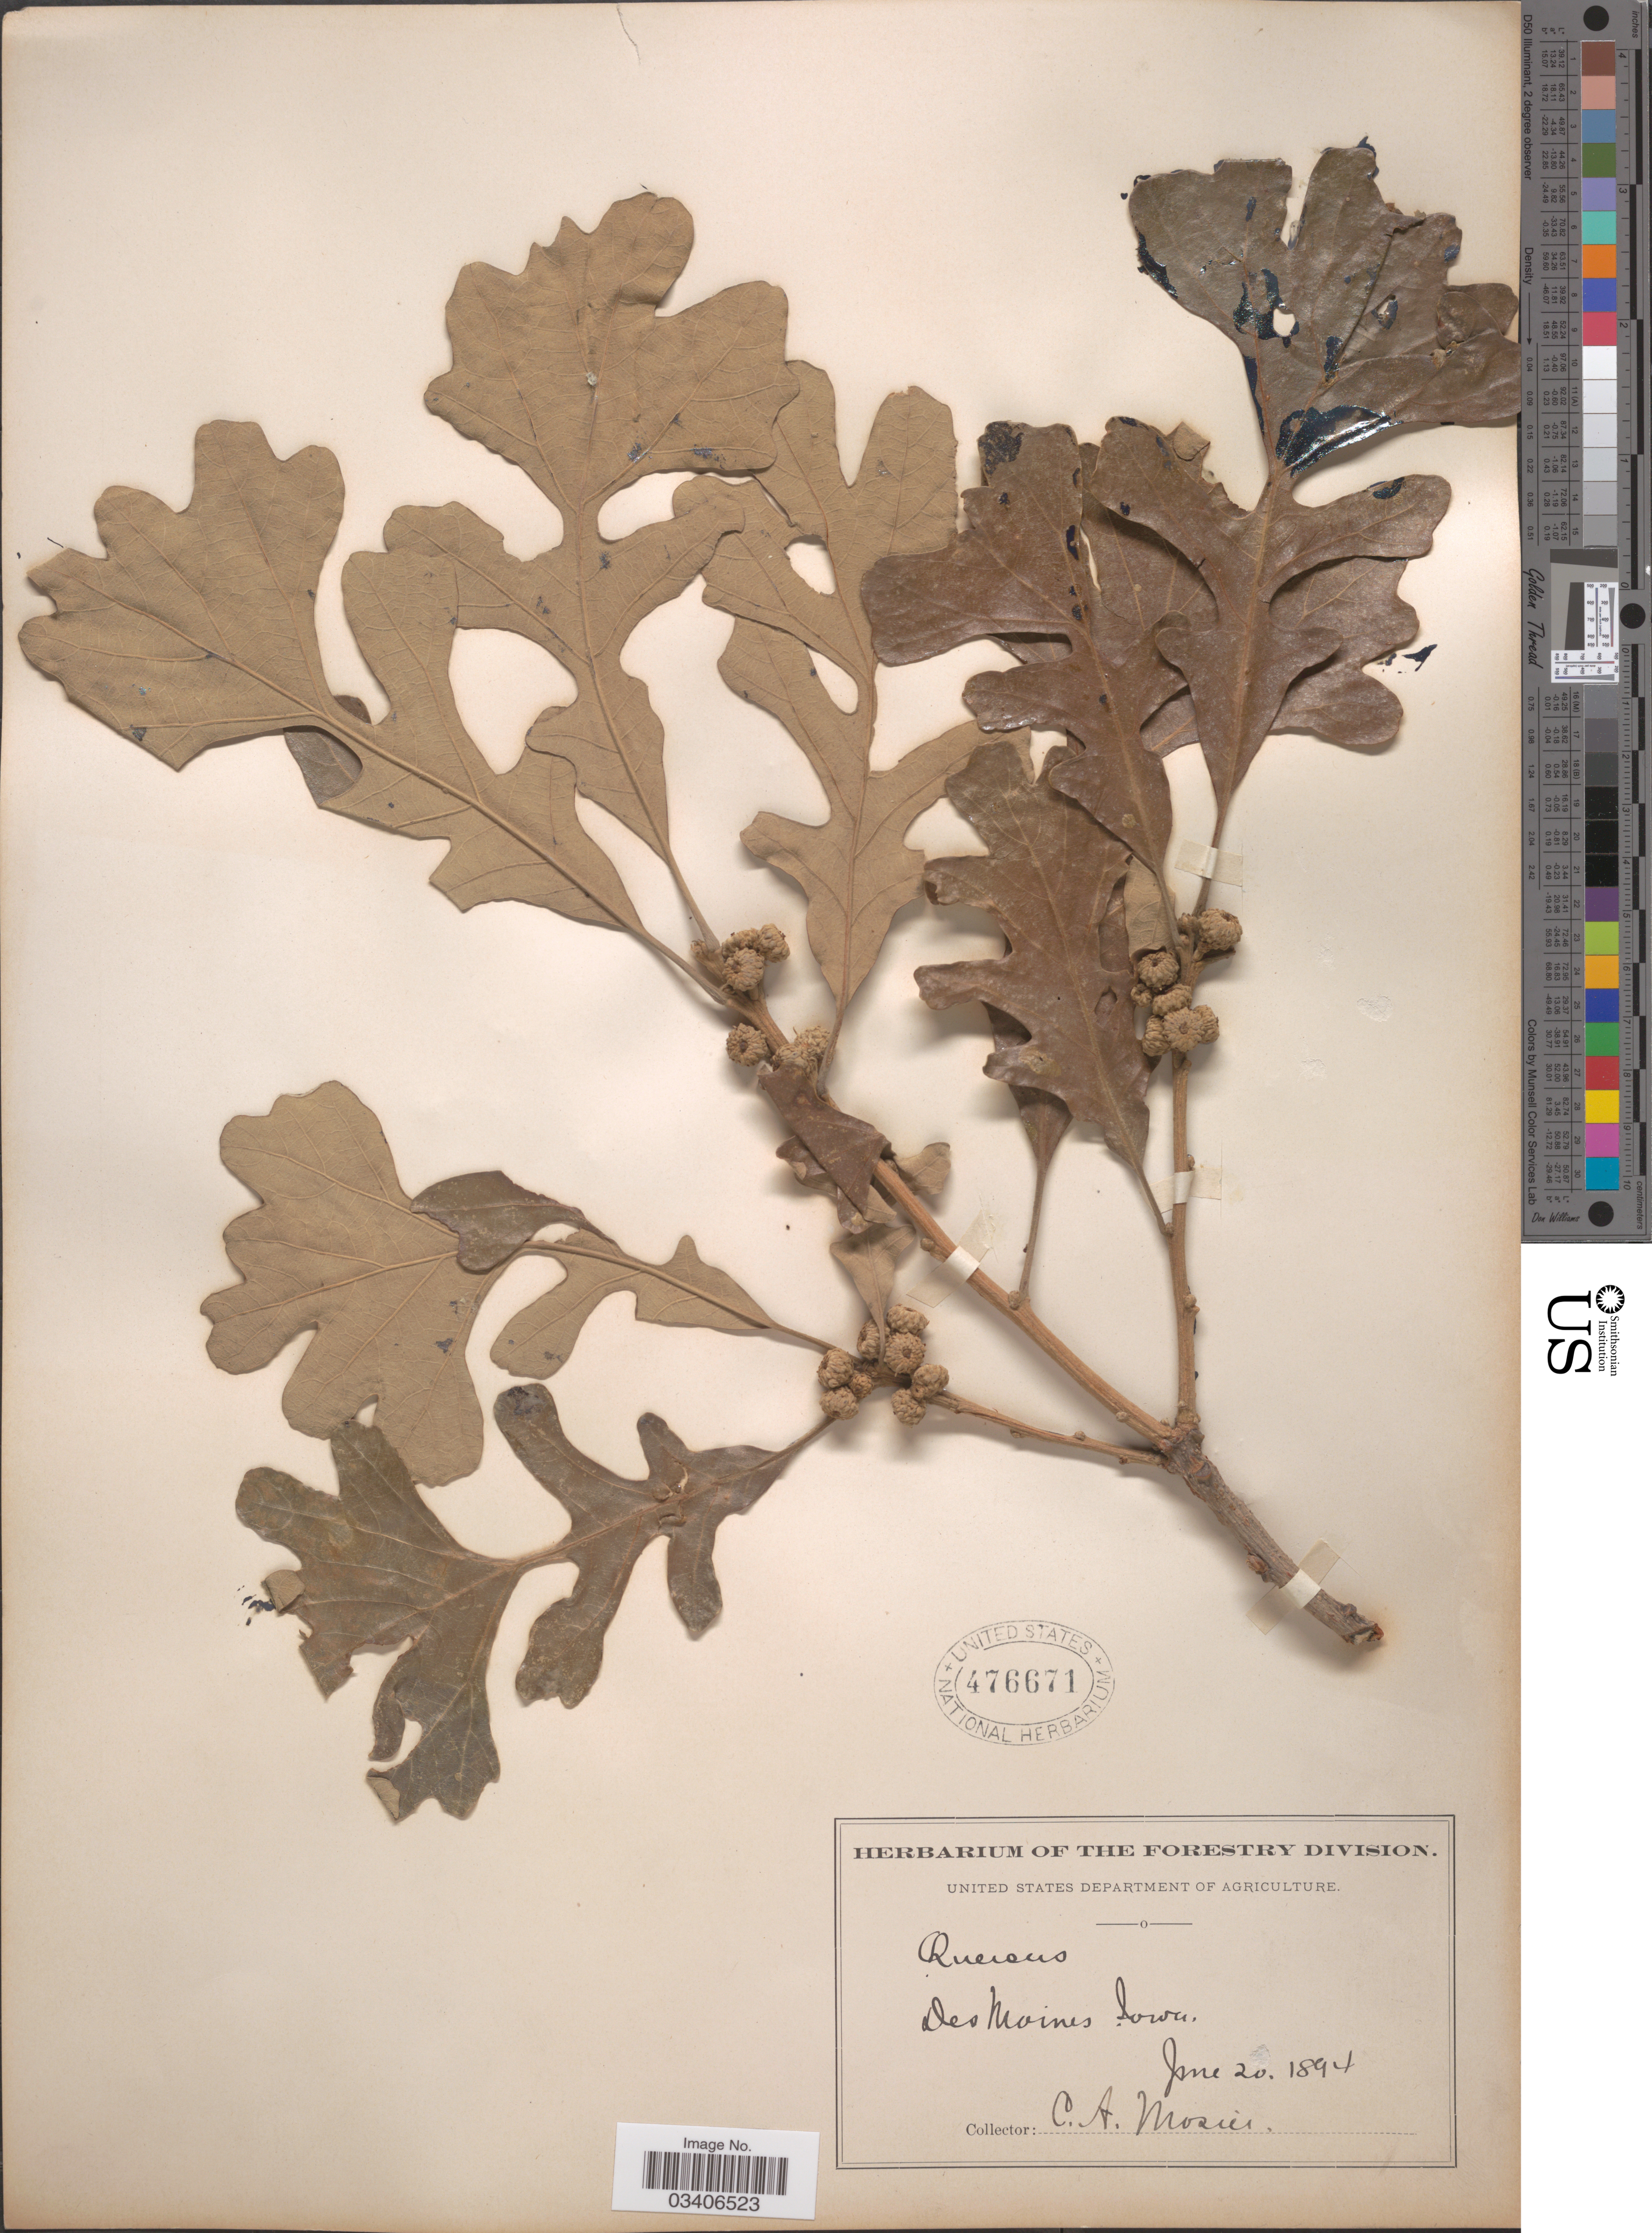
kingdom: Plantae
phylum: Tracheophyta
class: Magnoliopsida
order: Fagales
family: Fagaceae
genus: Quercus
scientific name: Quercus macrocarpa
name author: Michx.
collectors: C. A. Mosier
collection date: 1894-06-20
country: United States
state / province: Iowa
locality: Des Moines.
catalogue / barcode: US 476671